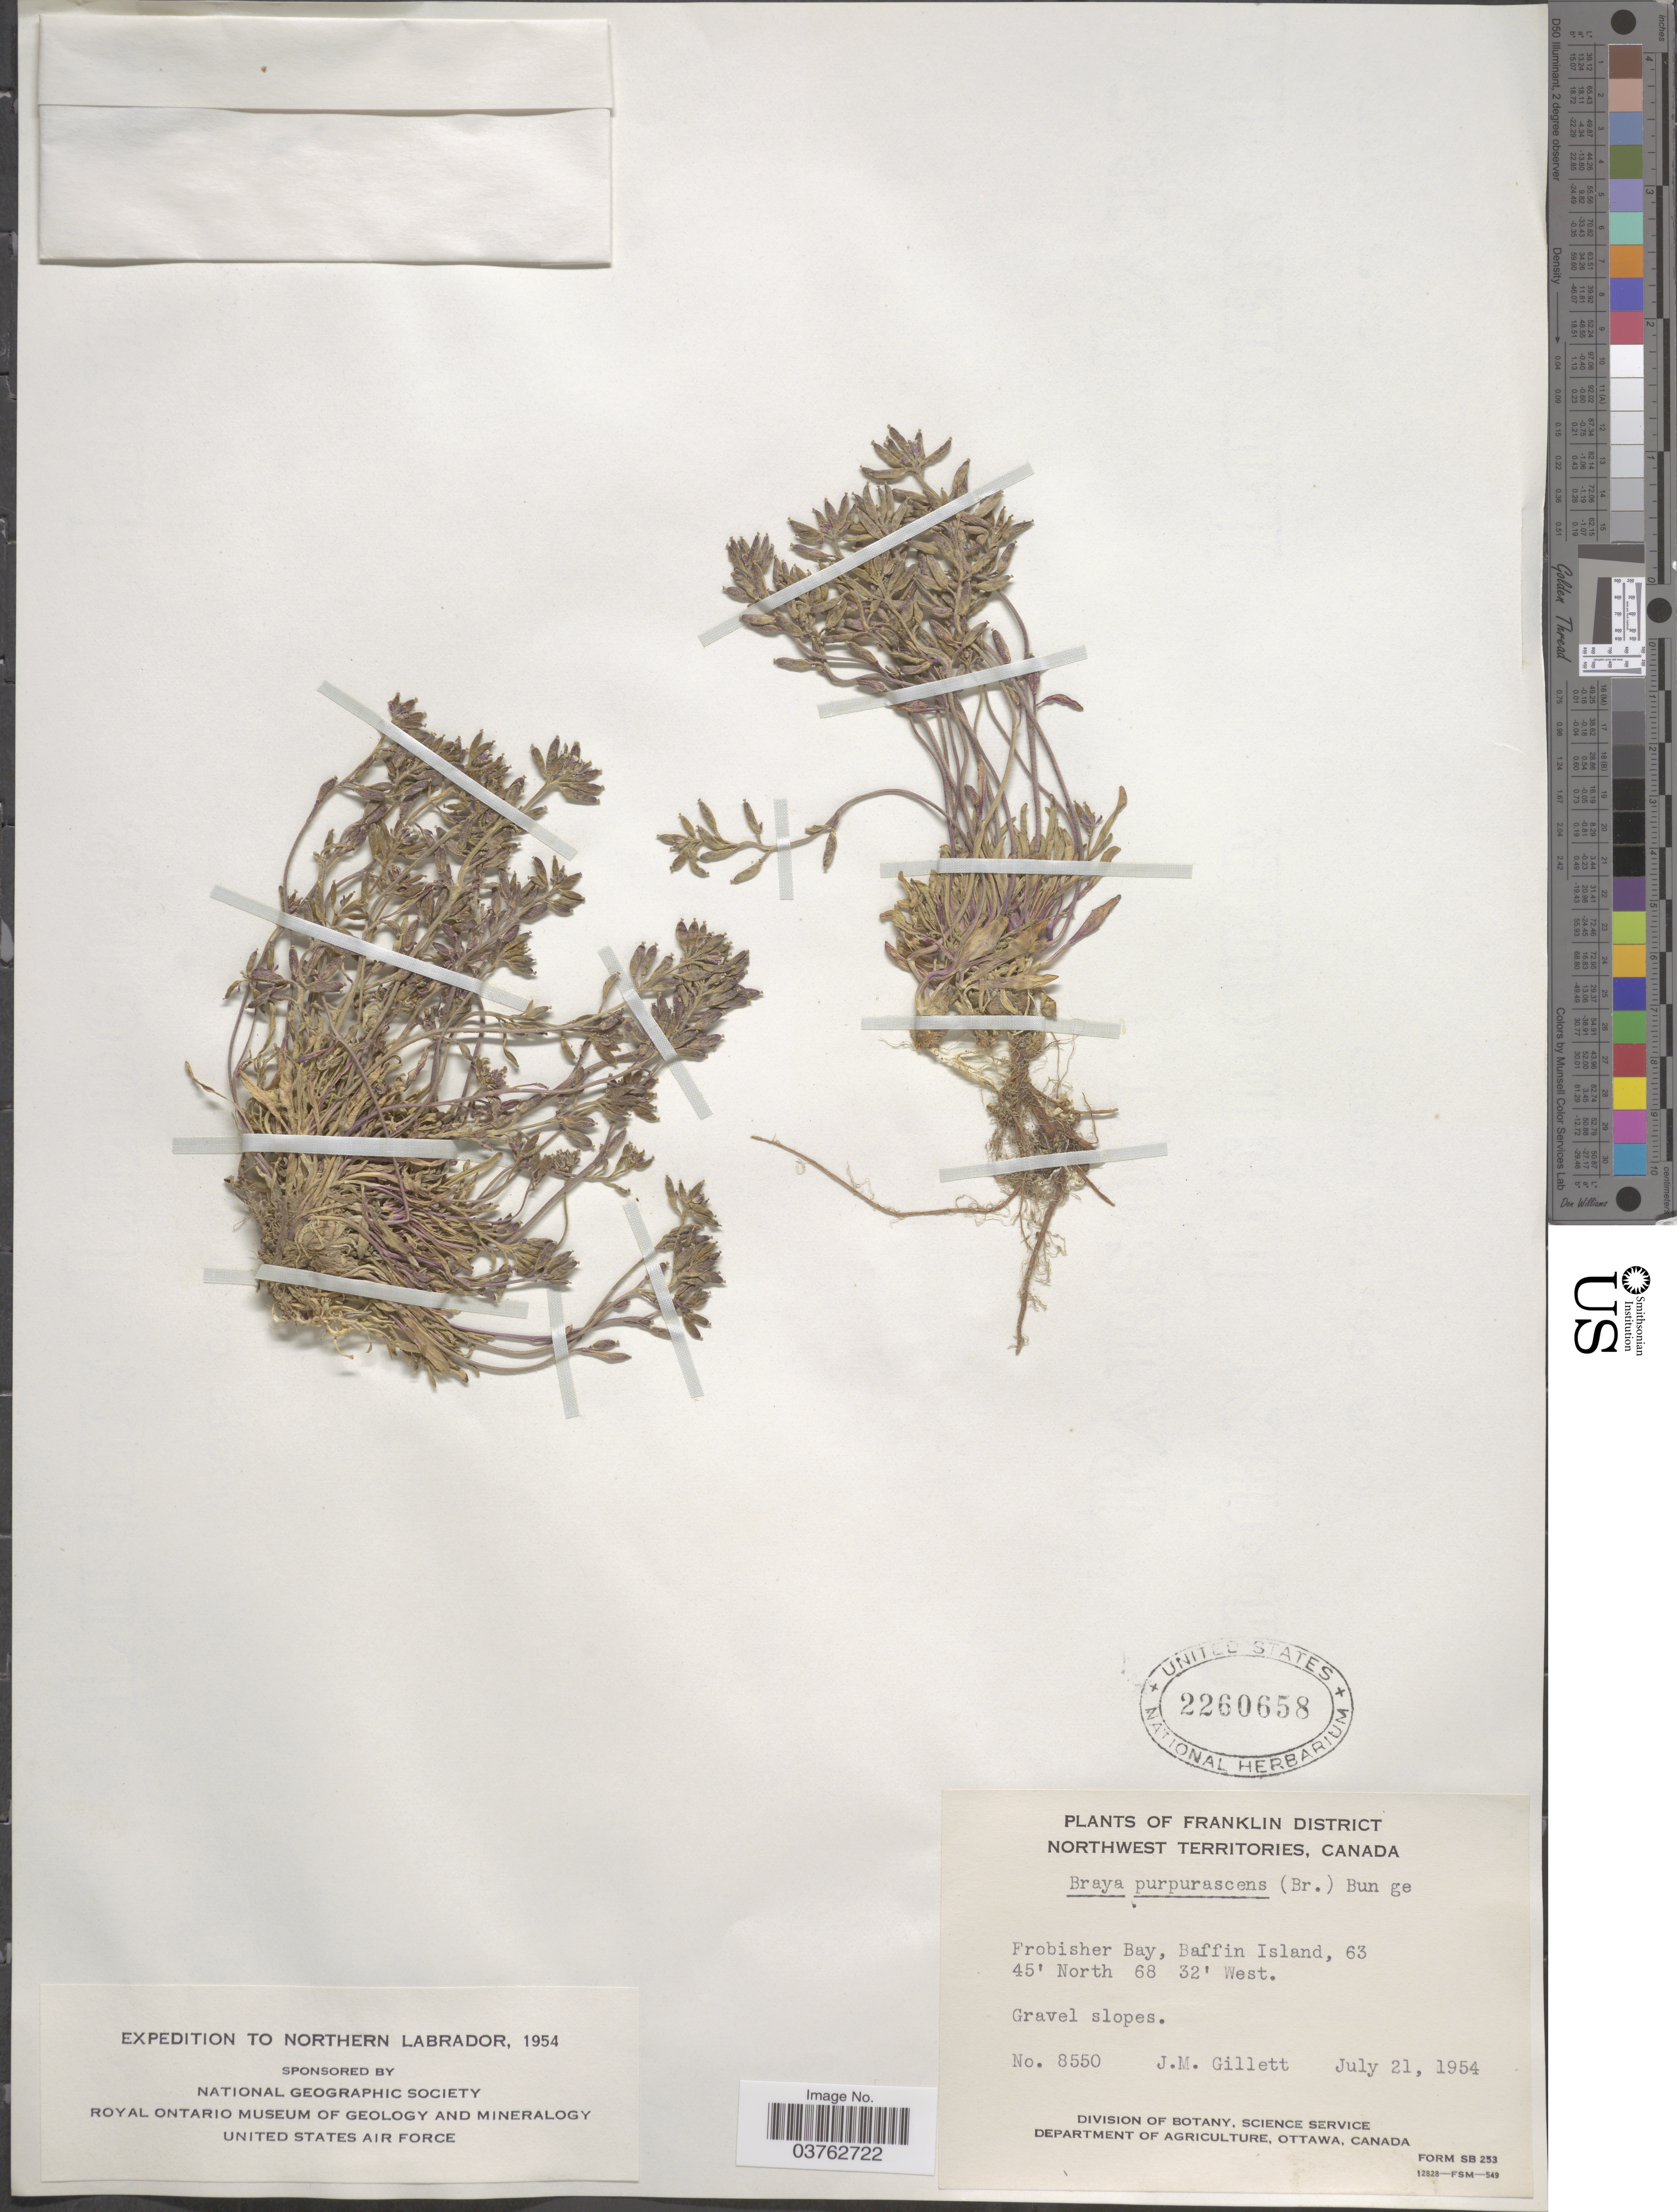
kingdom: Plantae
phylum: Tracheophyta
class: Magnoliopsida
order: Brassicales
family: Brassicaceae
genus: Braya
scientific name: Braya purpurascens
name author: (R. Br.) Bunge ex Ledeb.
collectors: J. M. Gillett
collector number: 8550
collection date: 1954-07-21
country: Canada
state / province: Northwest Territories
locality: Northern Labrador. Franklin District. Frobisher Bay, Baffin Island.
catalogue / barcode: US 2260658